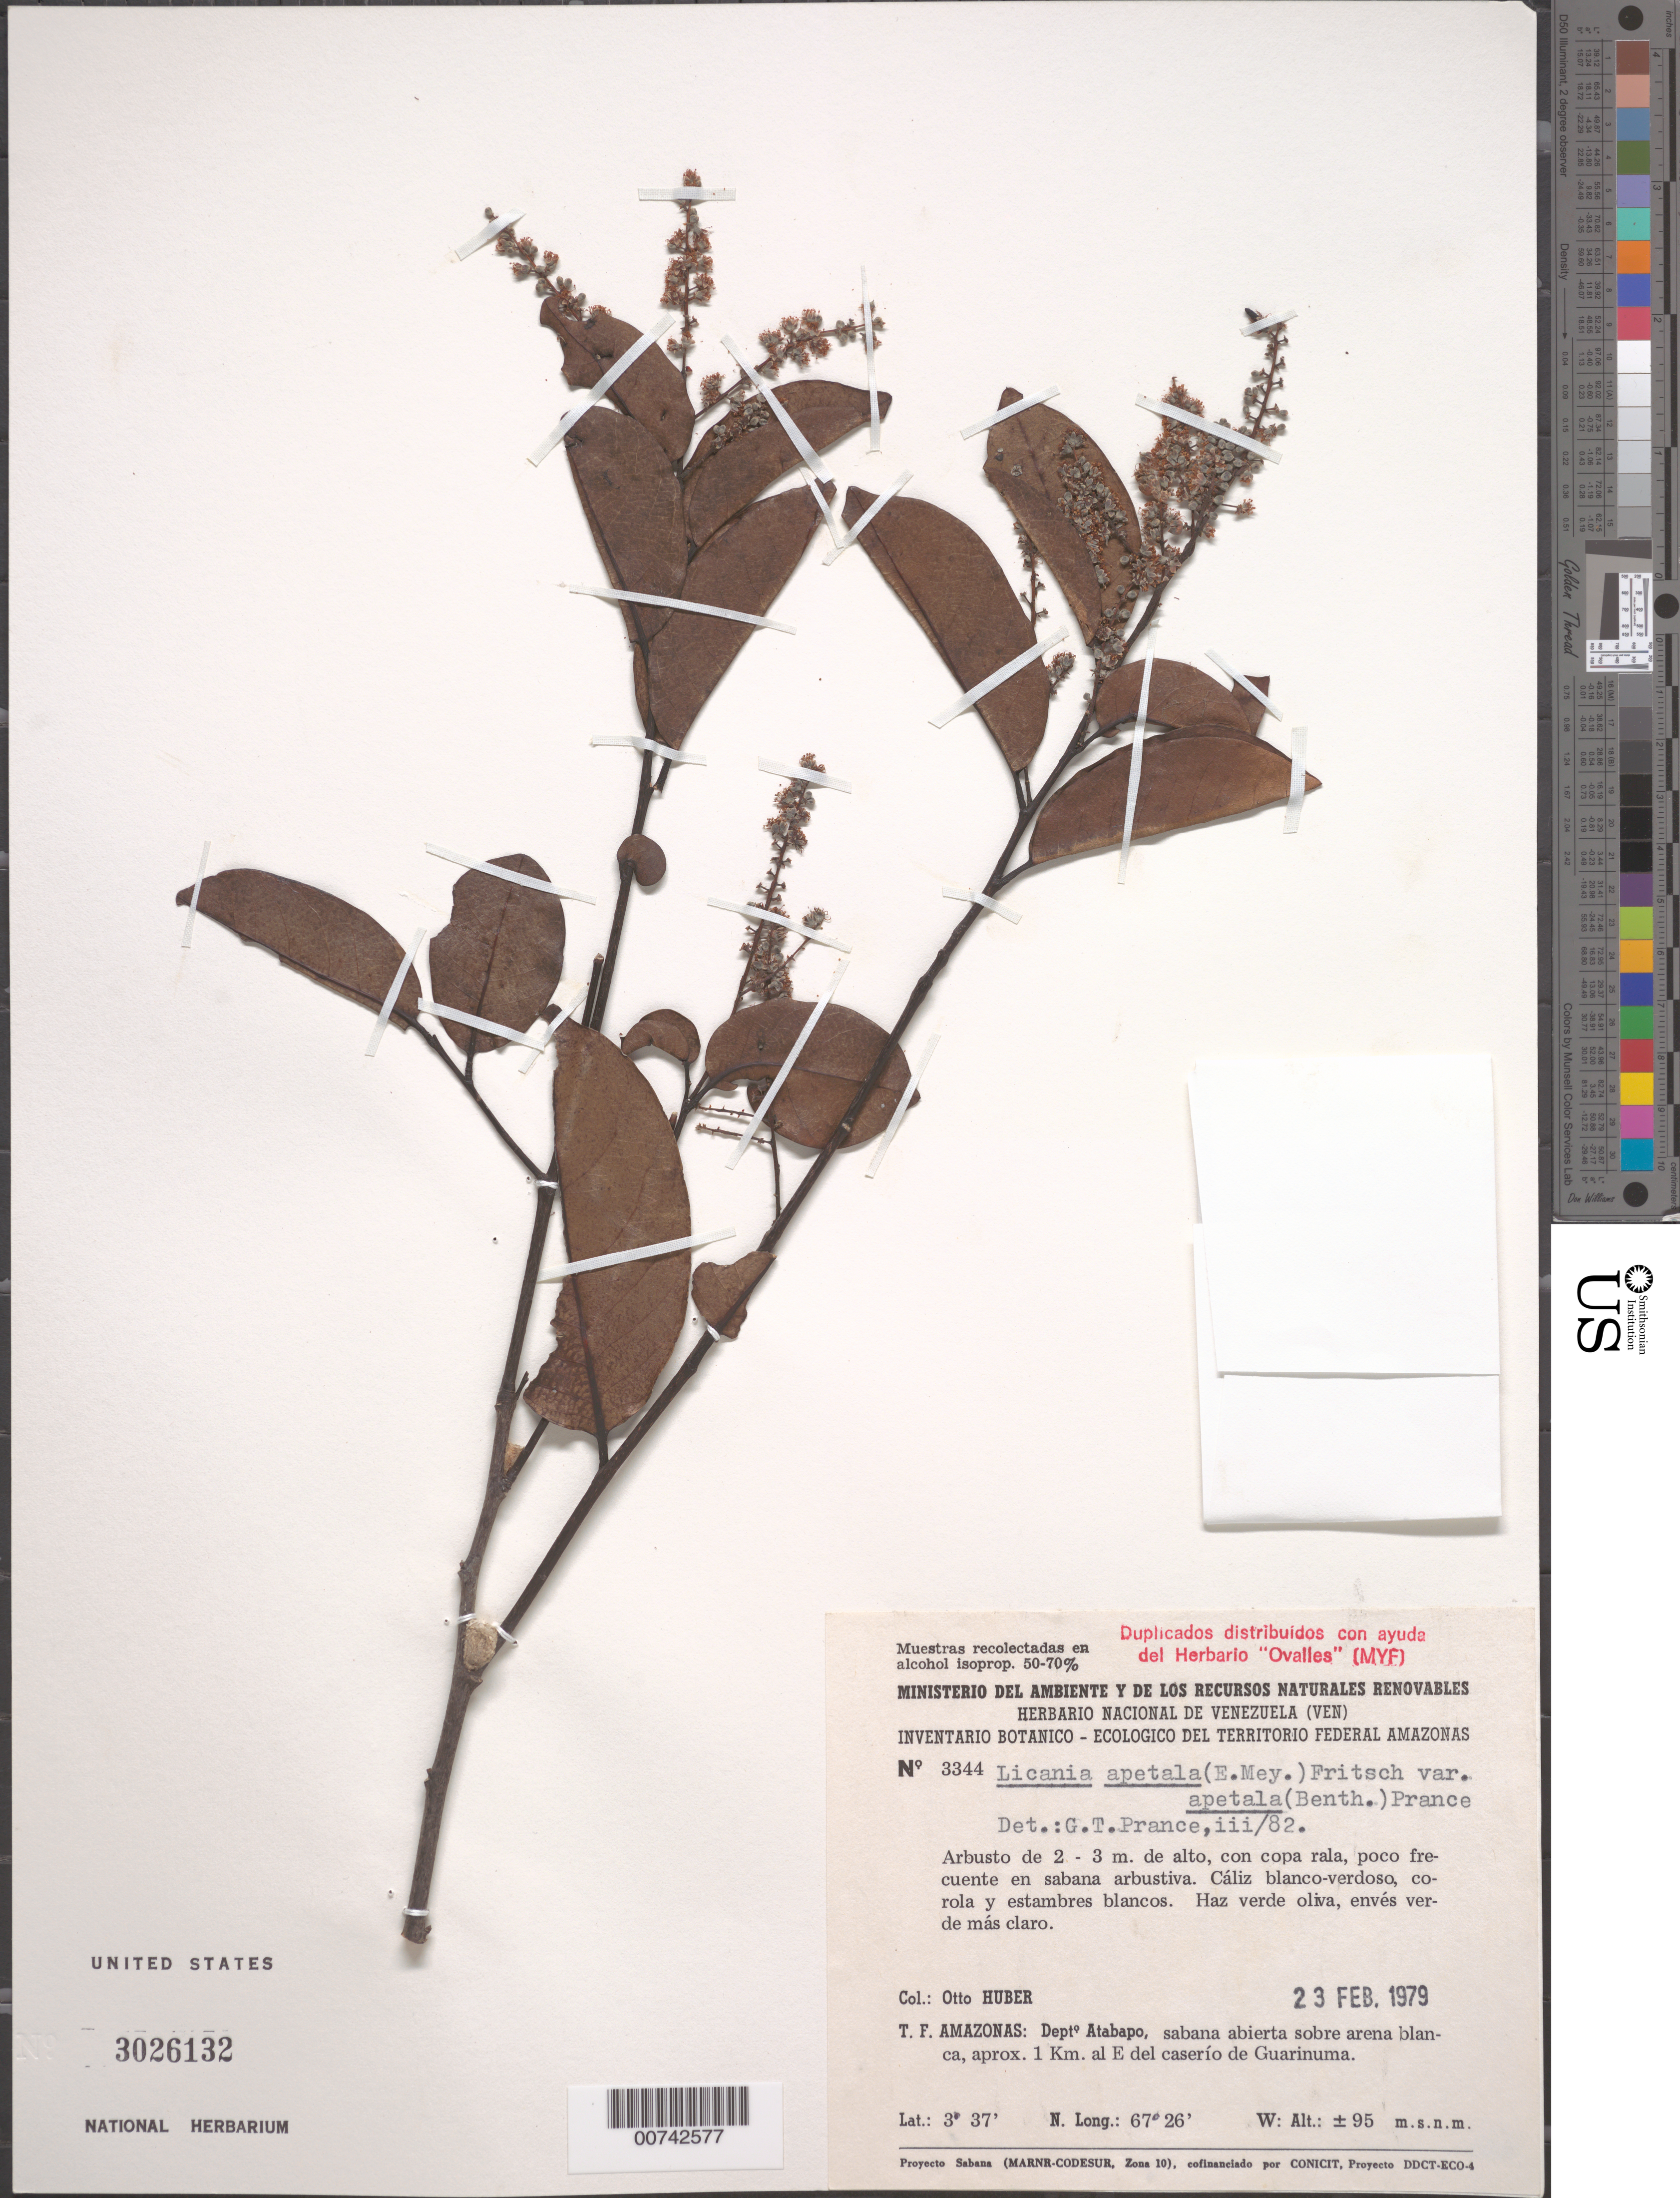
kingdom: Plantae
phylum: Tracheophyta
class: Magnoliopsida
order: Malpighiales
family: Chrysobalanaceae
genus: Leptobalanus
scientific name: Leptobalanus apetalus var. apetalus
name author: (E. Mey.) Sothers & Prance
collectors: O. Huber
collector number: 3344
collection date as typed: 23-Feb-79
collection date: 1979-02-23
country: Venezuela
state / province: Amazonas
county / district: Atabapo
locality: Guarinuma, aprox. 1 km al E del caserío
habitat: Sabana abierta sobre arena blanca, en sabana arbustiva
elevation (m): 95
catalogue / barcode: US 3026132